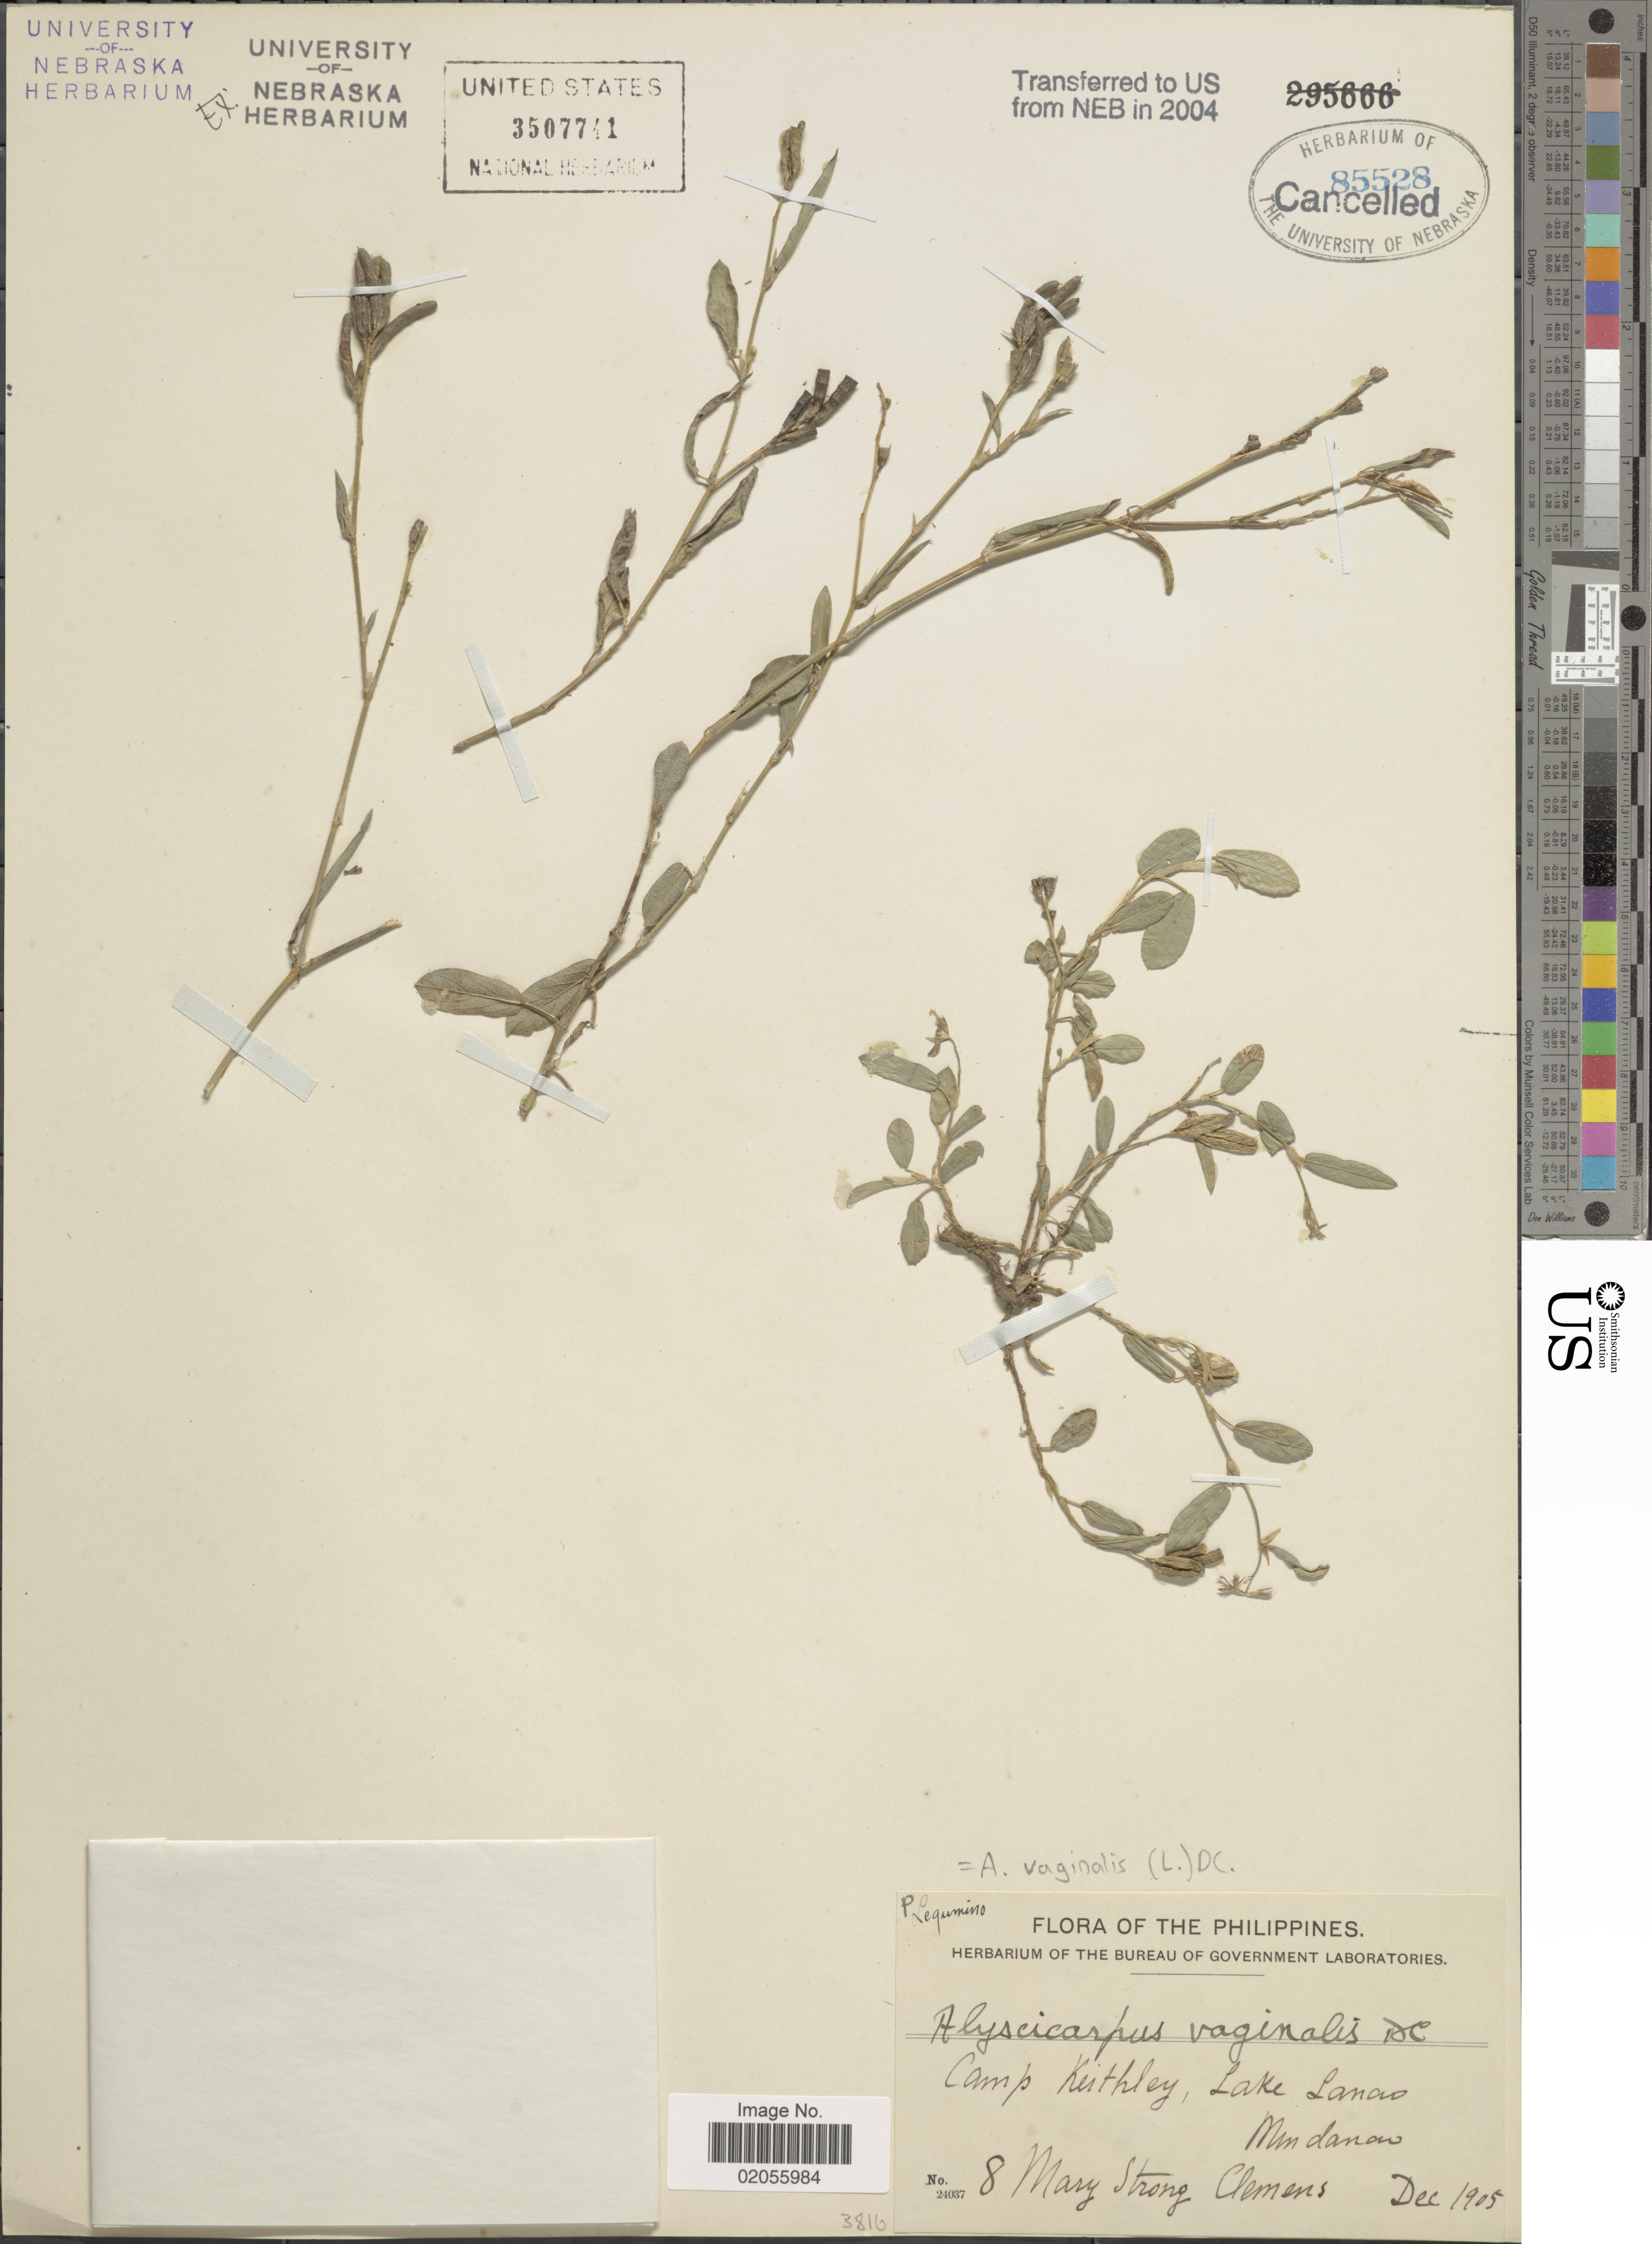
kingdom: Plantae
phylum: Tracheophyta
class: Magnoliopsida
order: Fabales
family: Fabaceae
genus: Alysicarpus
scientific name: Alysicarpus vaginalis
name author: (L.) DC.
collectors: M. S. Clemens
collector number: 8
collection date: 1905-12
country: Philippines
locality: Camp Keithley, Lake Lanao, Mindanao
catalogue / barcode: US 3507741